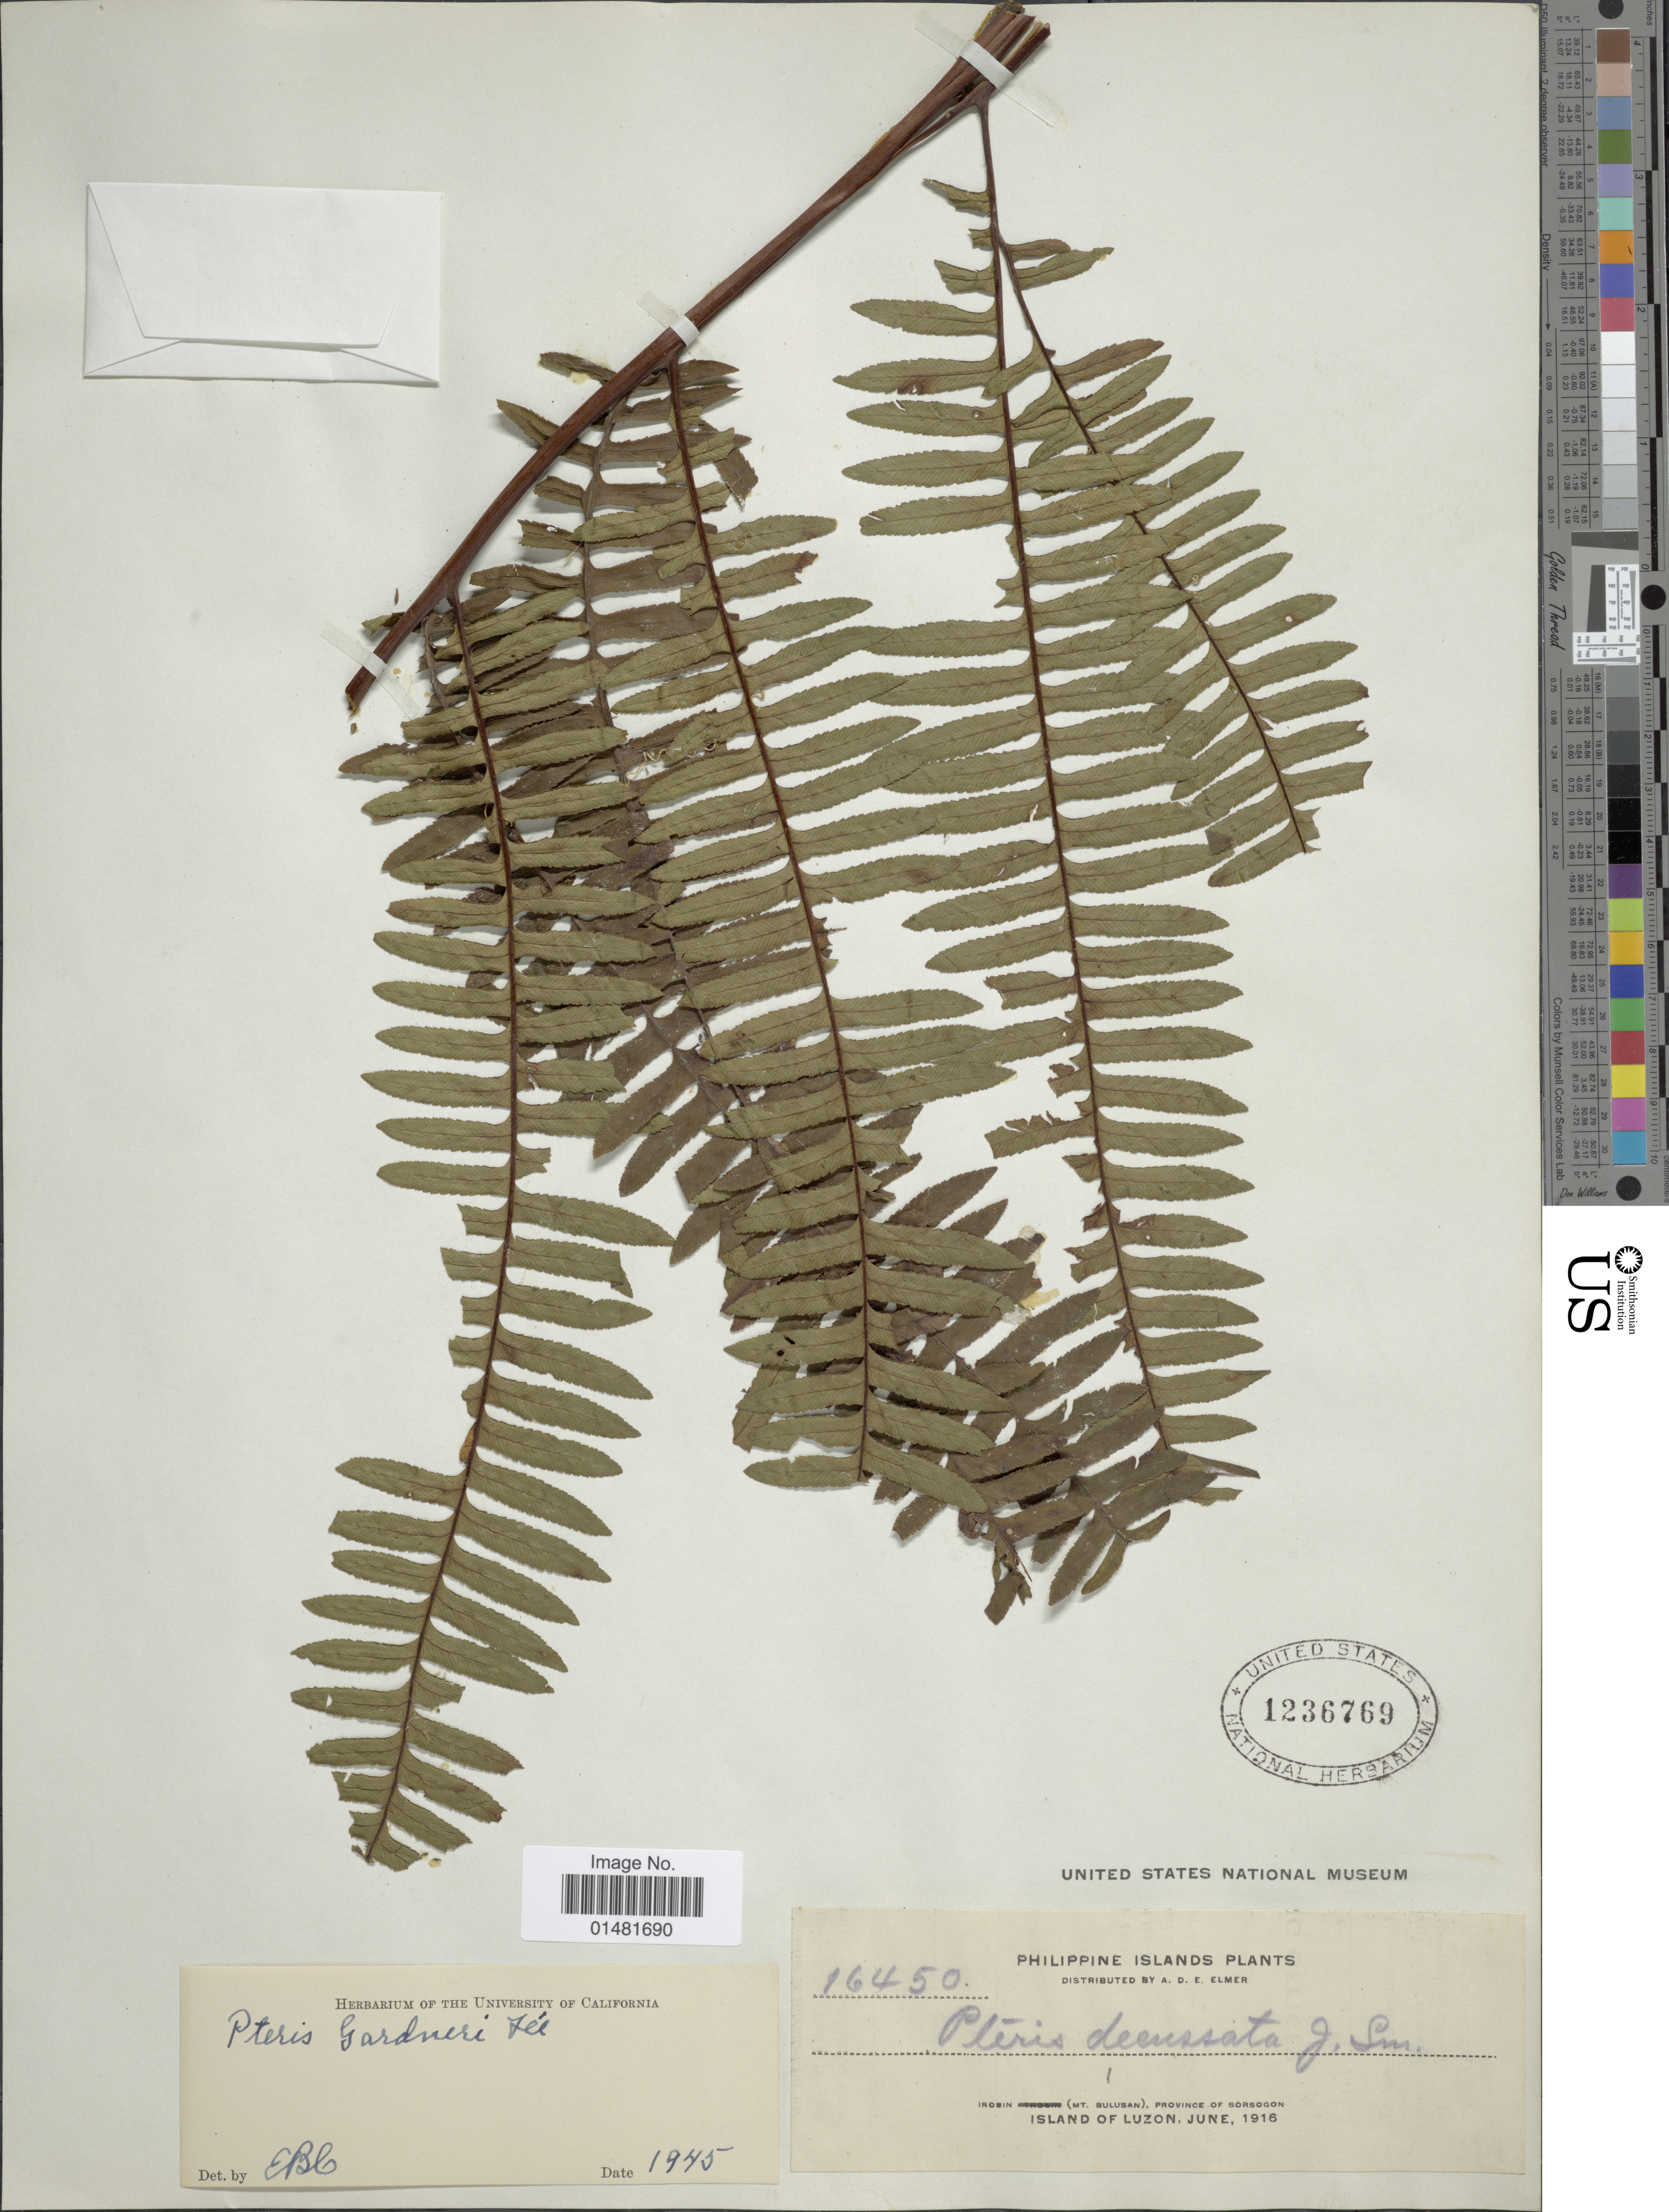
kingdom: Plantae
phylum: Tracheophyta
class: Polypodiopsida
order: Polypodiales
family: Pteridaceae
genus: Pteris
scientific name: Pteris gardneri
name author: (Fée) Hook.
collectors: A. D. E. Elmer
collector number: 16450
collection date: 1916-06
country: Philippines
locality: Philippine Islands Plants, Irosin (Mt. Bulusan), Province of Sorsogon, Island of Luzon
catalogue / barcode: US 1236769